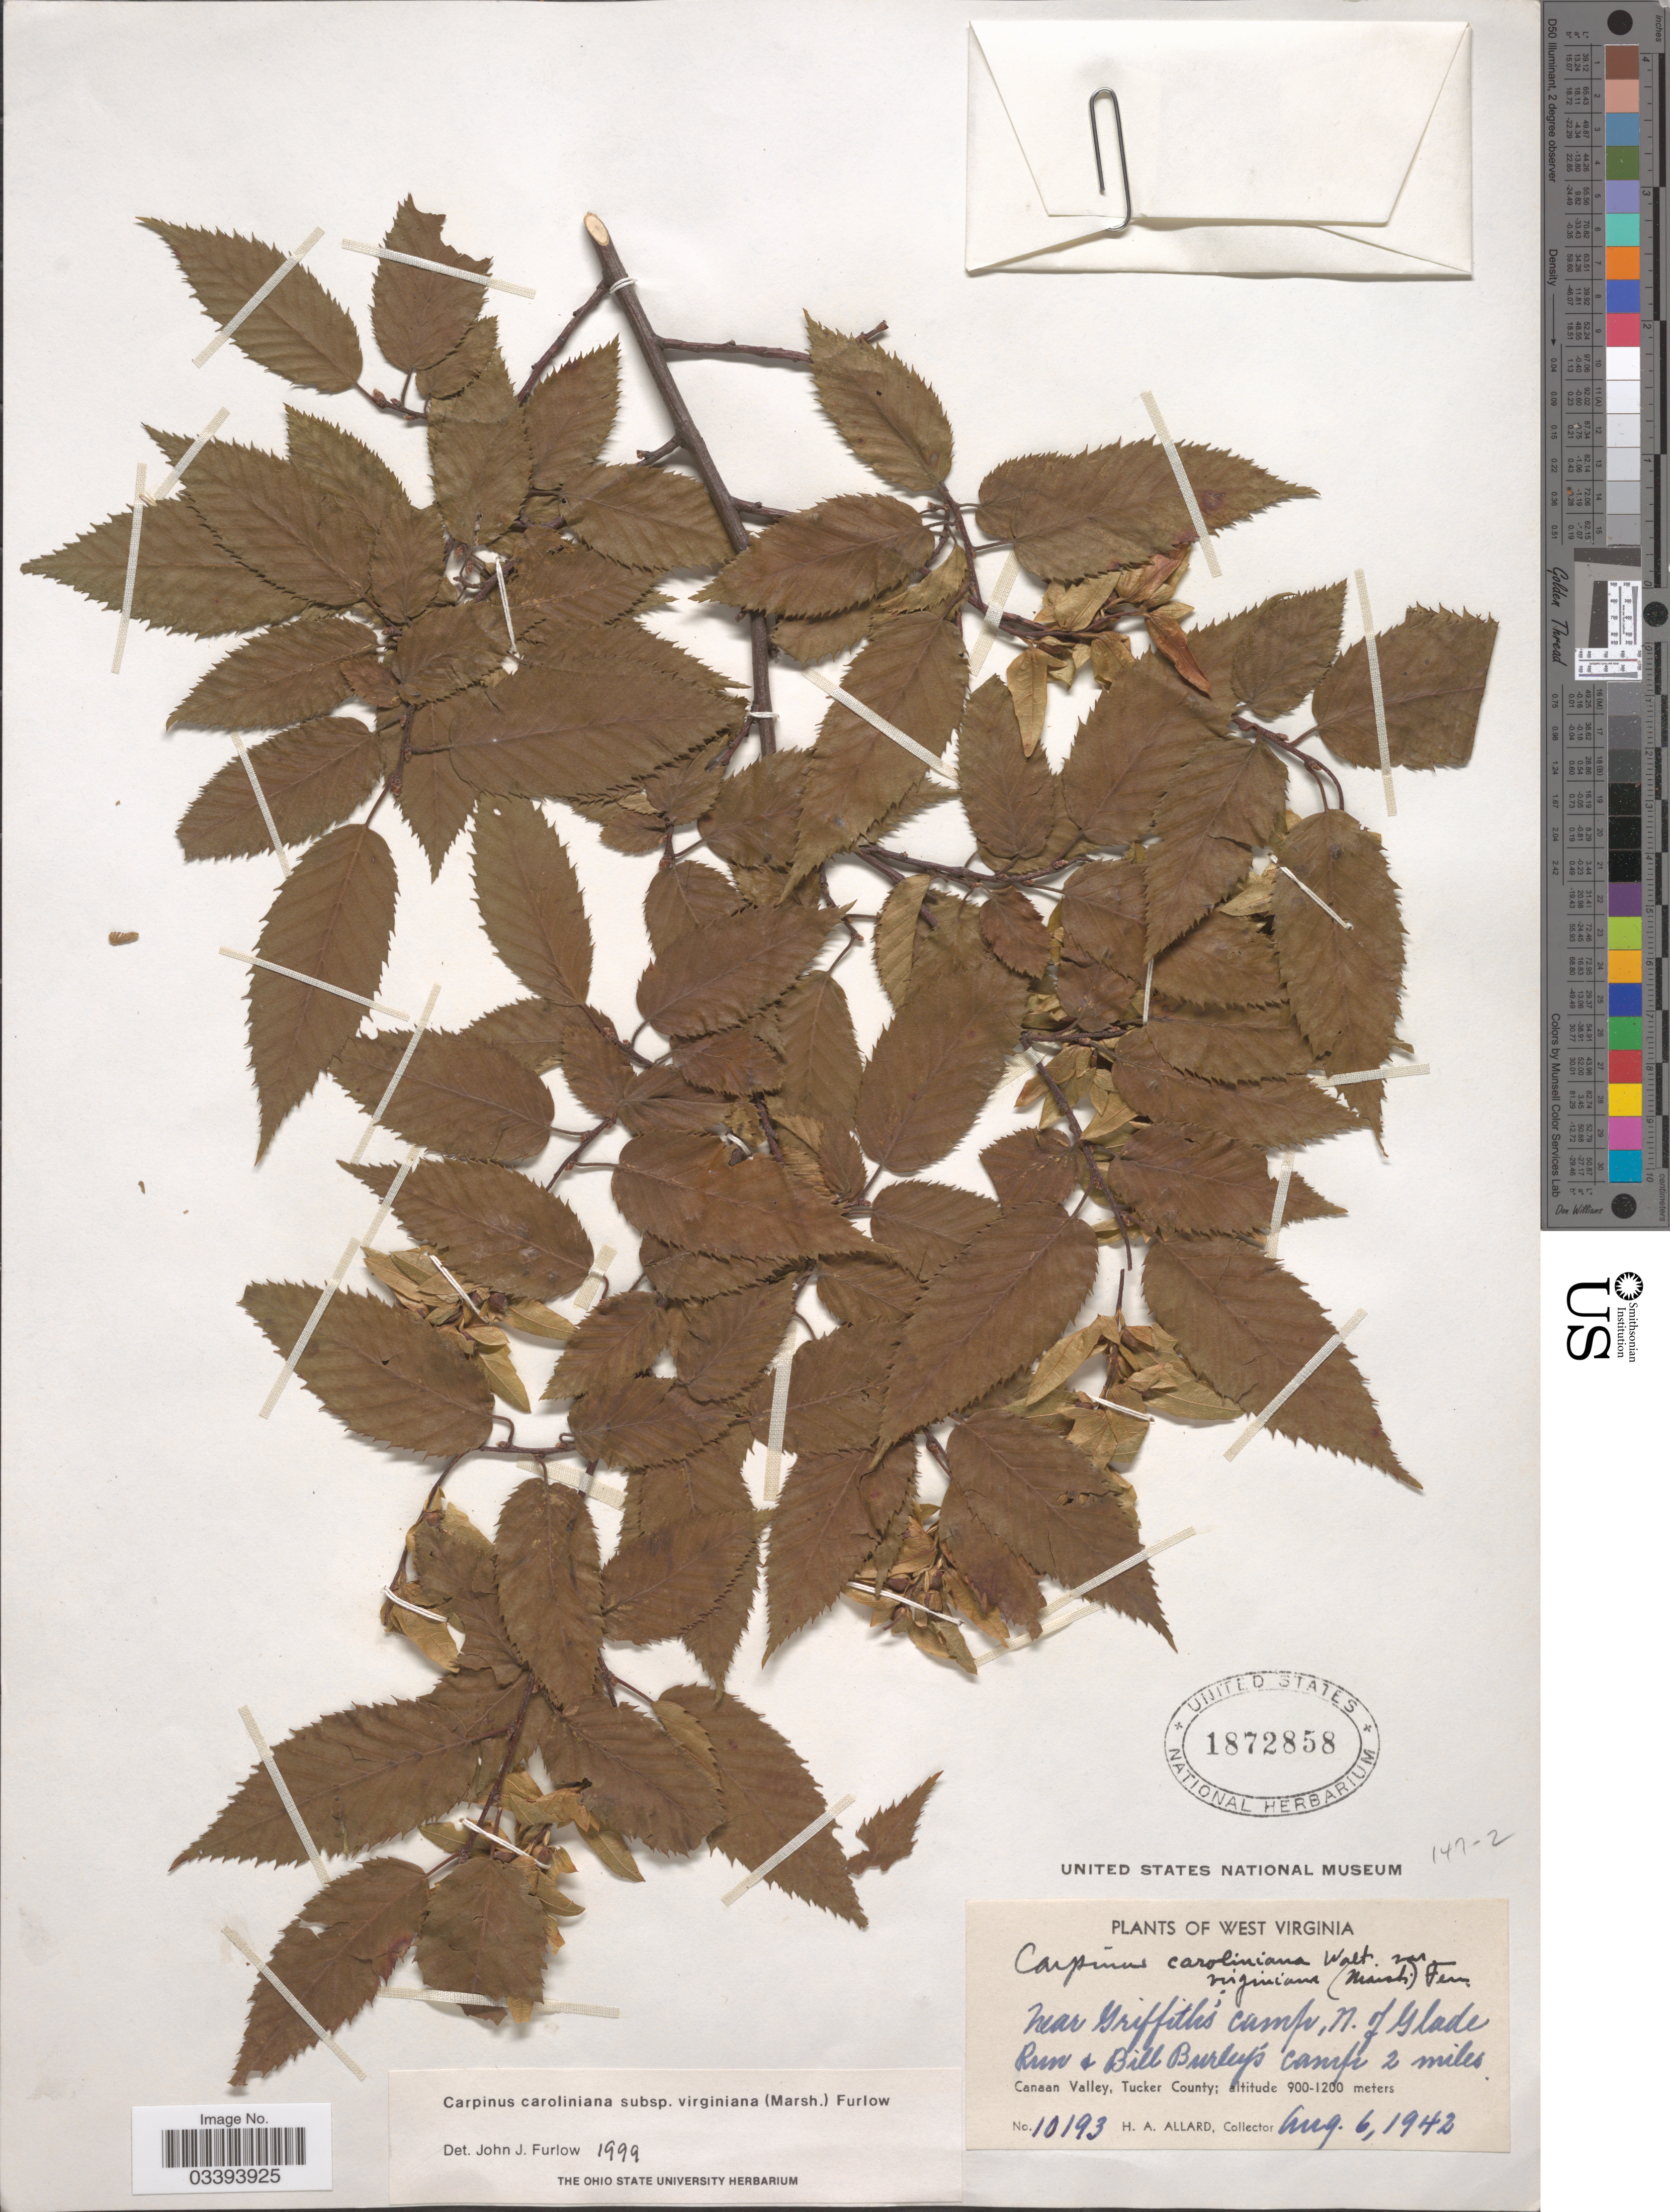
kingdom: Plantae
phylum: Tracheophyta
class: Magnoliopsida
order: Fagales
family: Betulaceae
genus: Carpinus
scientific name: Carpinus caroliniana subsp. virginiana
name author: (Marshall) Furlow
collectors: H. A. Allard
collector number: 10193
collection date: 1942-08-06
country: United States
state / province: West Virginia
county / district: Tucker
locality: Near Grifith's camp, N. of Glade Run & Bill Burley's camp 2 miles. Canaan Valley, Tucker County.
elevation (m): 900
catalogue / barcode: US 1872858